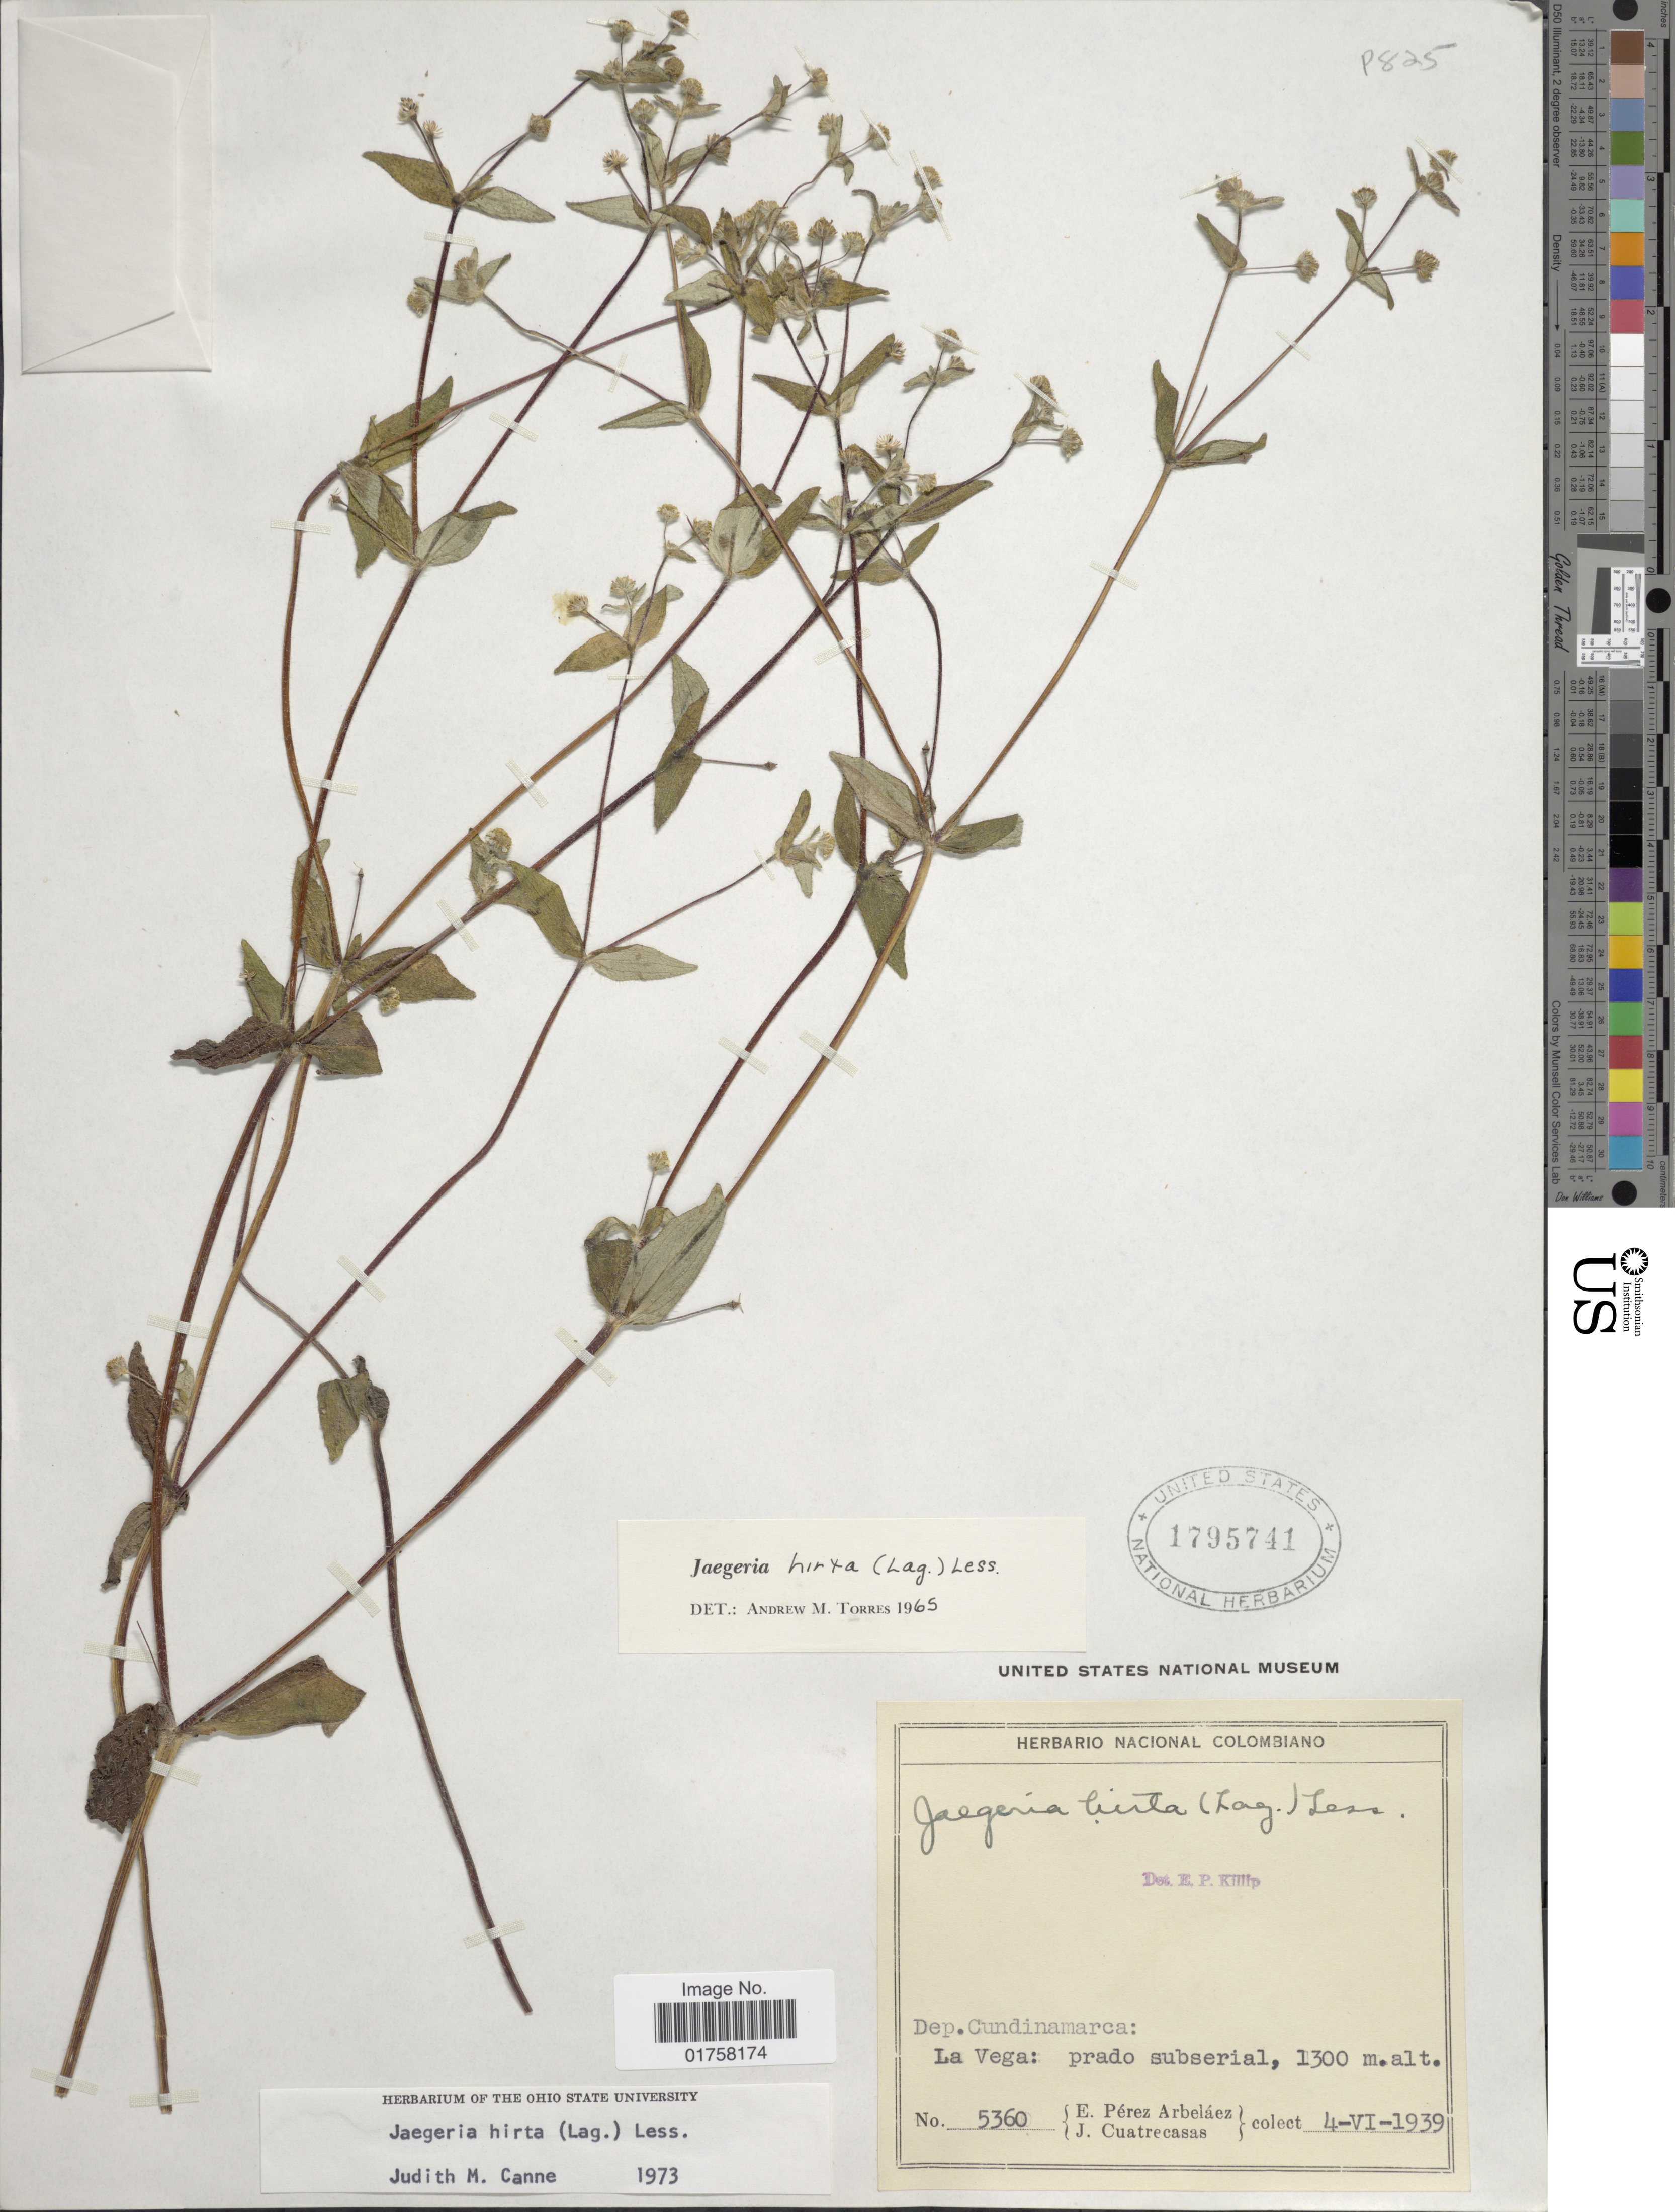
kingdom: Plantae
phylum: Tracheophyta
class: Magnoliopsida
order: Asterales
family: Asteraceae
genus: Jaegeria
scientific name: Jaegeria hirta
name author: (Lag.) Less.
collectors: E. Pérez Arbeláez & J. Cuatrecasas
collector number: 5360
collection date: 1939-06-04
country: Colombia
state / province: Cundinamarca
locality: La Vega: prado subserial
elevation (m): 1300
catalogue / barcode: US 1795741